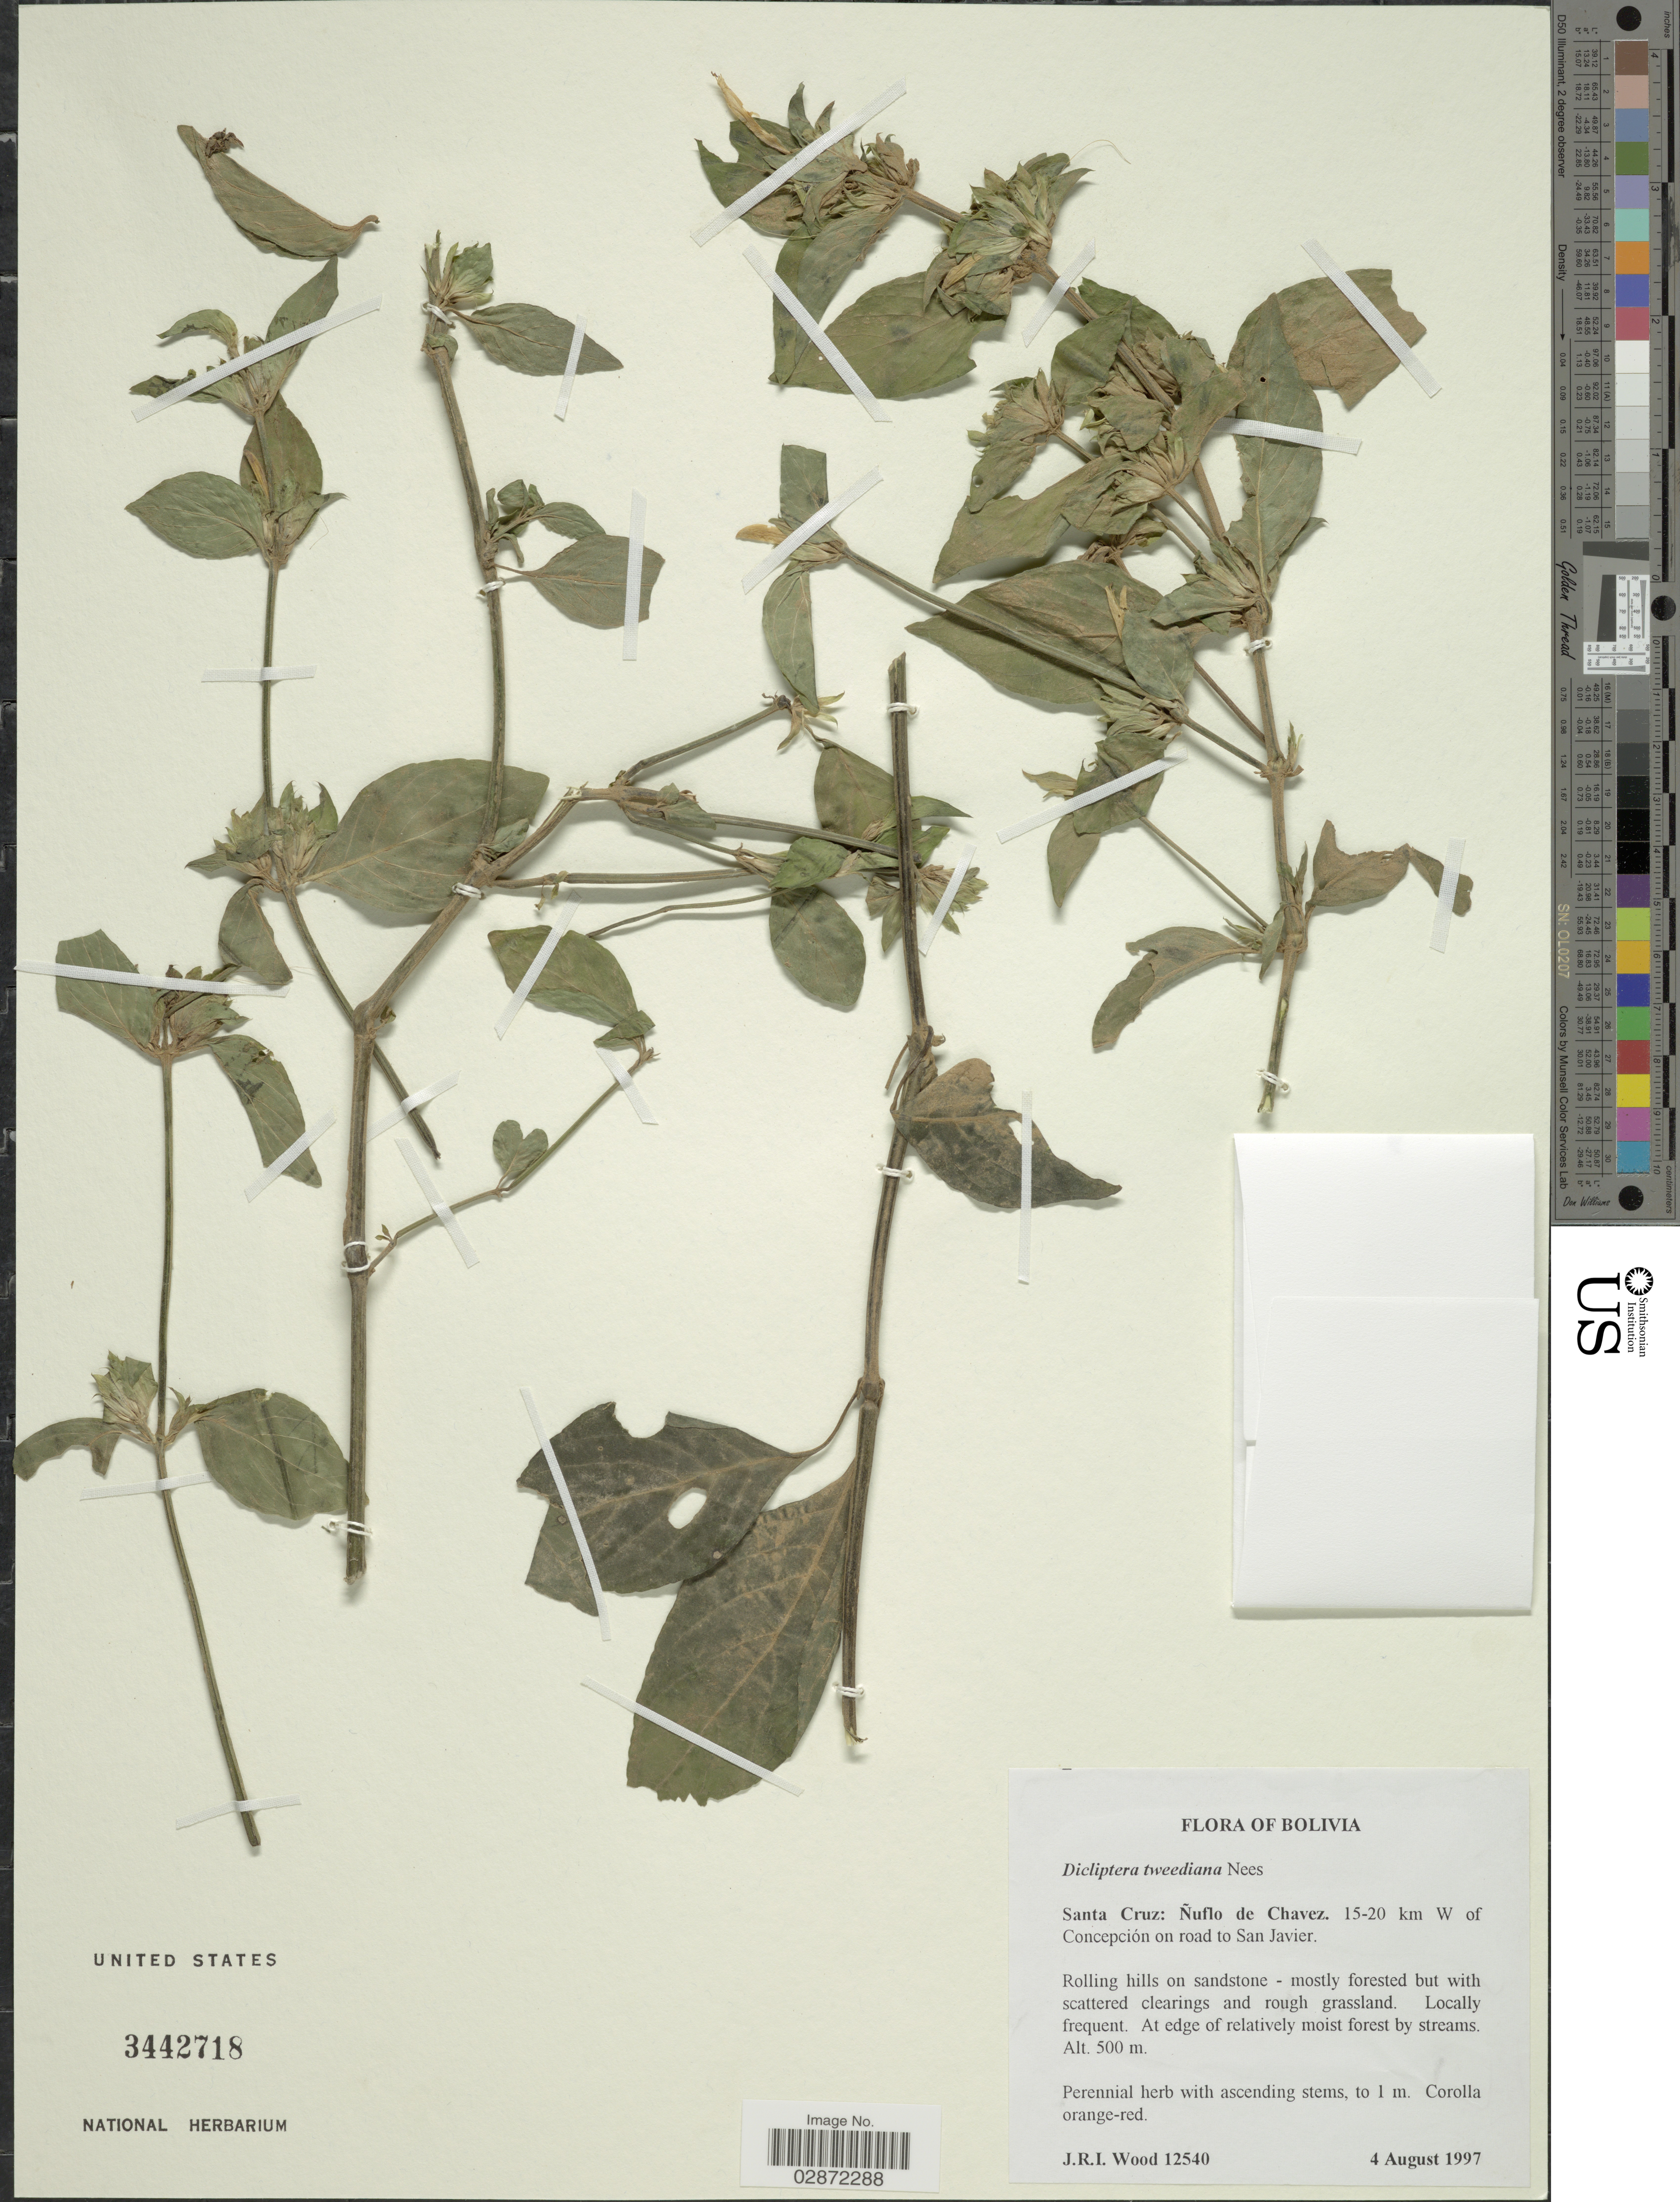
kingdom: Plantae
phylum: Tracheophyta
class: Magnoliopsida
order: Lamiales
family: Acanthaceae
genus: Dicliptera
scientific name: Dicliptera squarrosa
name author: Nees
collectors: J. R. I. Wood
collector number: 12540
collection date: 1997-08-04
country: Bolivia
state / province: Santa Cruz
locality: Ñuflo de Chavez, 15-20 km W of Concepción on road to San Javier.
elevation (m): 500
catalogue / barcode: US 3442718